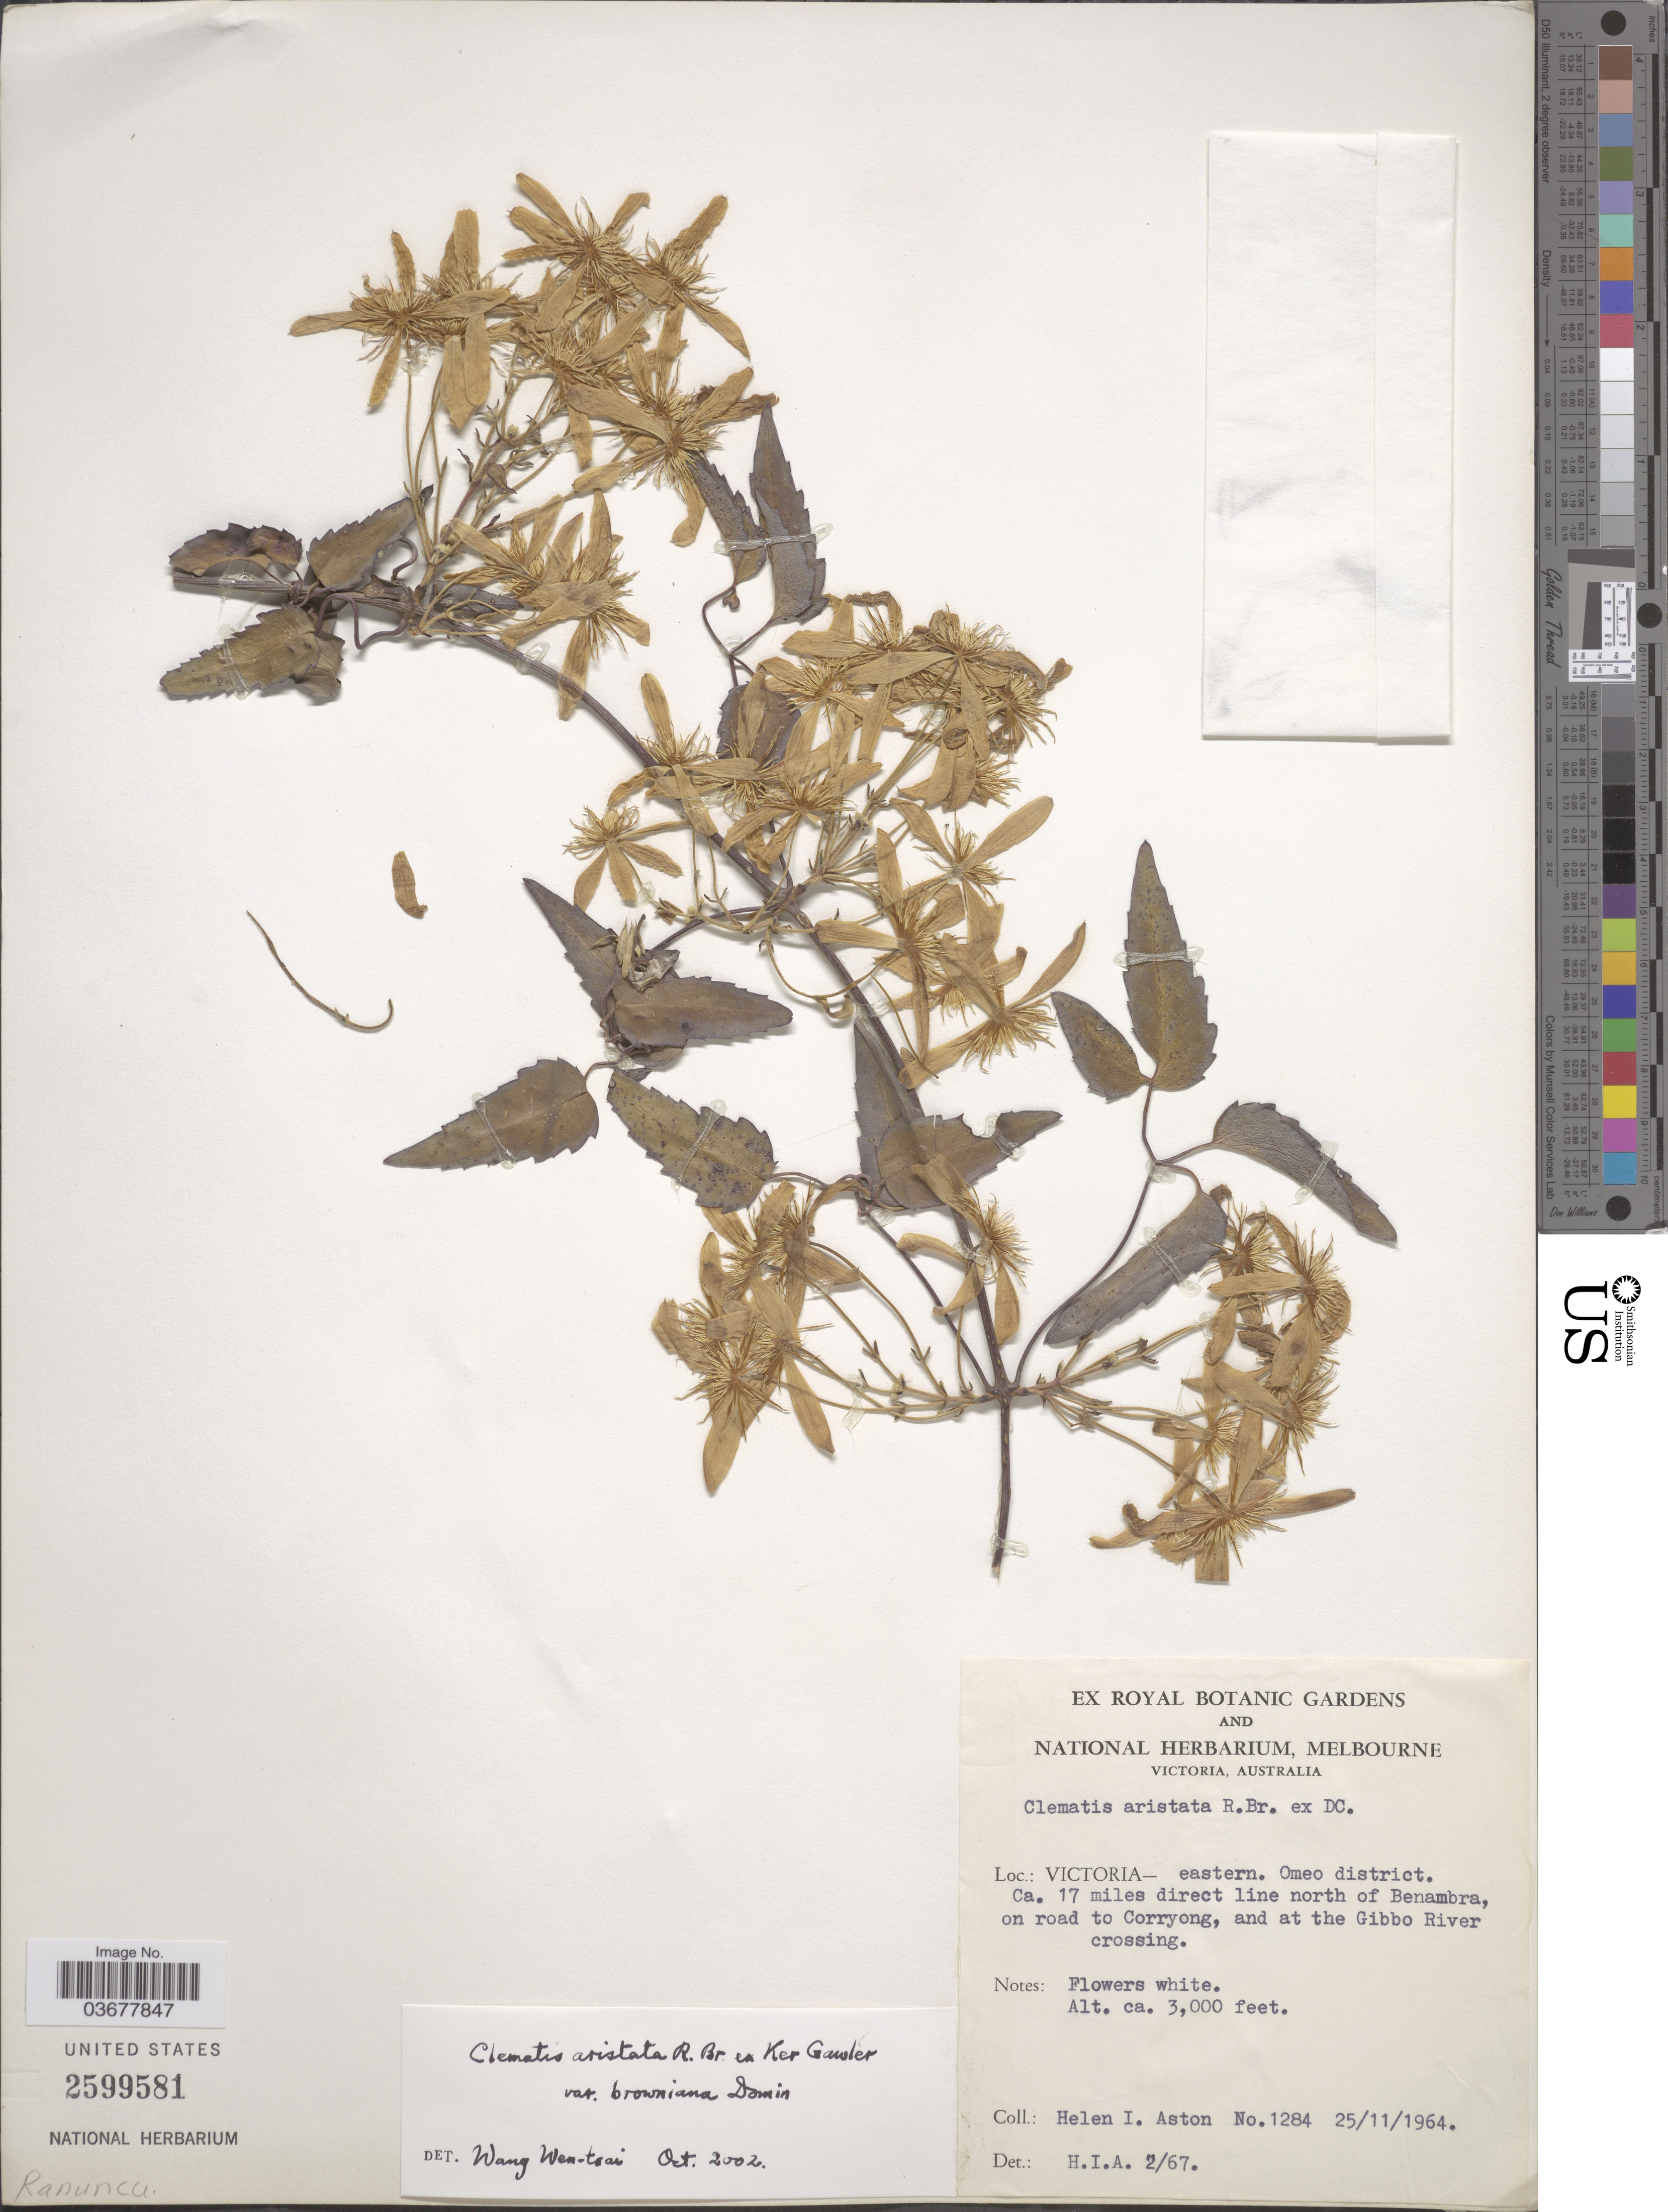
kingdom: Plantae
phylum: Tracheophyta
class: Magnoliopsida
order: Ranunculales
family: Ranunculaceae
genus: Clematis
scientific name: Clematis aristata var. browniana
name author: Domin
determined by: Wang, W. T.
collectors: H. I. Aston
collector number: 1284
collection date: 1964-11-25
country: Australia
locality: Victoria- eastern. Omeo district. Ca. 17 miles direct line north of Benambra, on road to Corryong, and at the Gibbo River crossing.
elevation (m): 914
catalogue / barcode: US 2599581